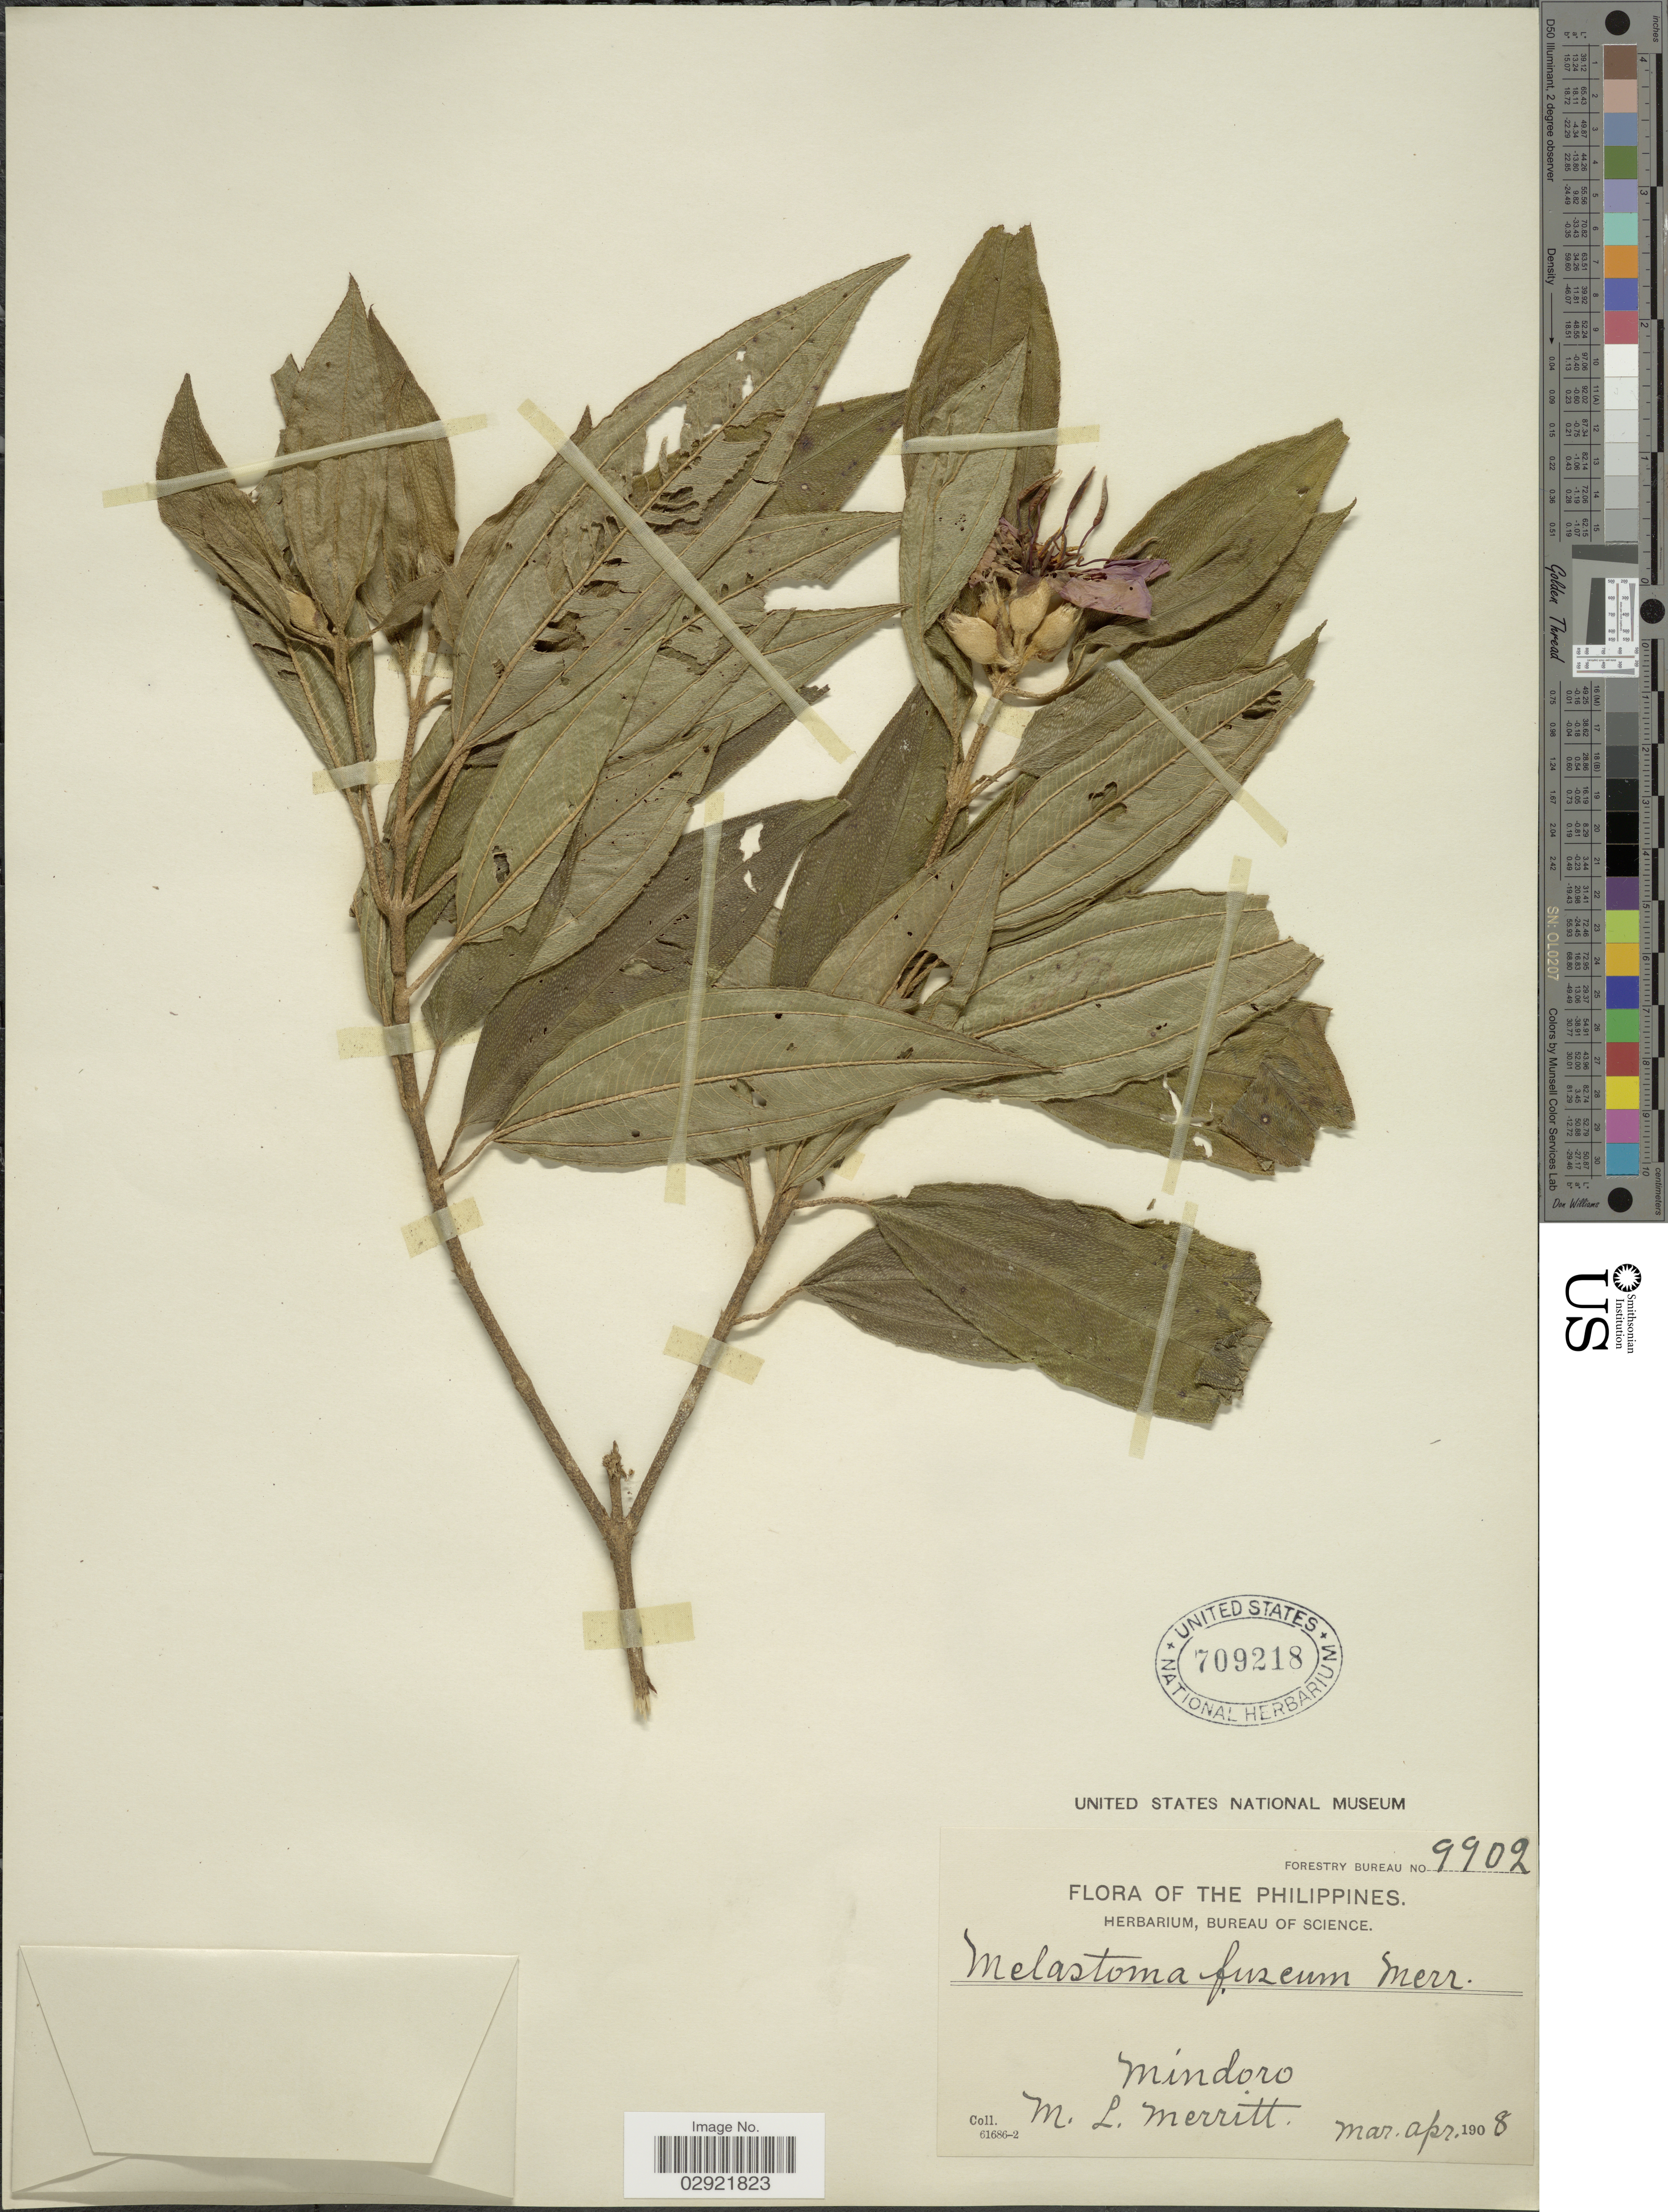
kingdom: Plantae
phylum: Tracheophyta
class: Magnoliopsida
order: Myrtales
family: Melastomataceae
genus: Melastoma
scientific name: Melastoma malabathricum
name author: L.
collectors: M. L. Merritt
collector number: Forestry Bureau 9902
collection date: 1908-03/1908-04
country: Philippines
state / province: Mimaropa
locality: Mindoro.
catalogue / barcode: US 709218